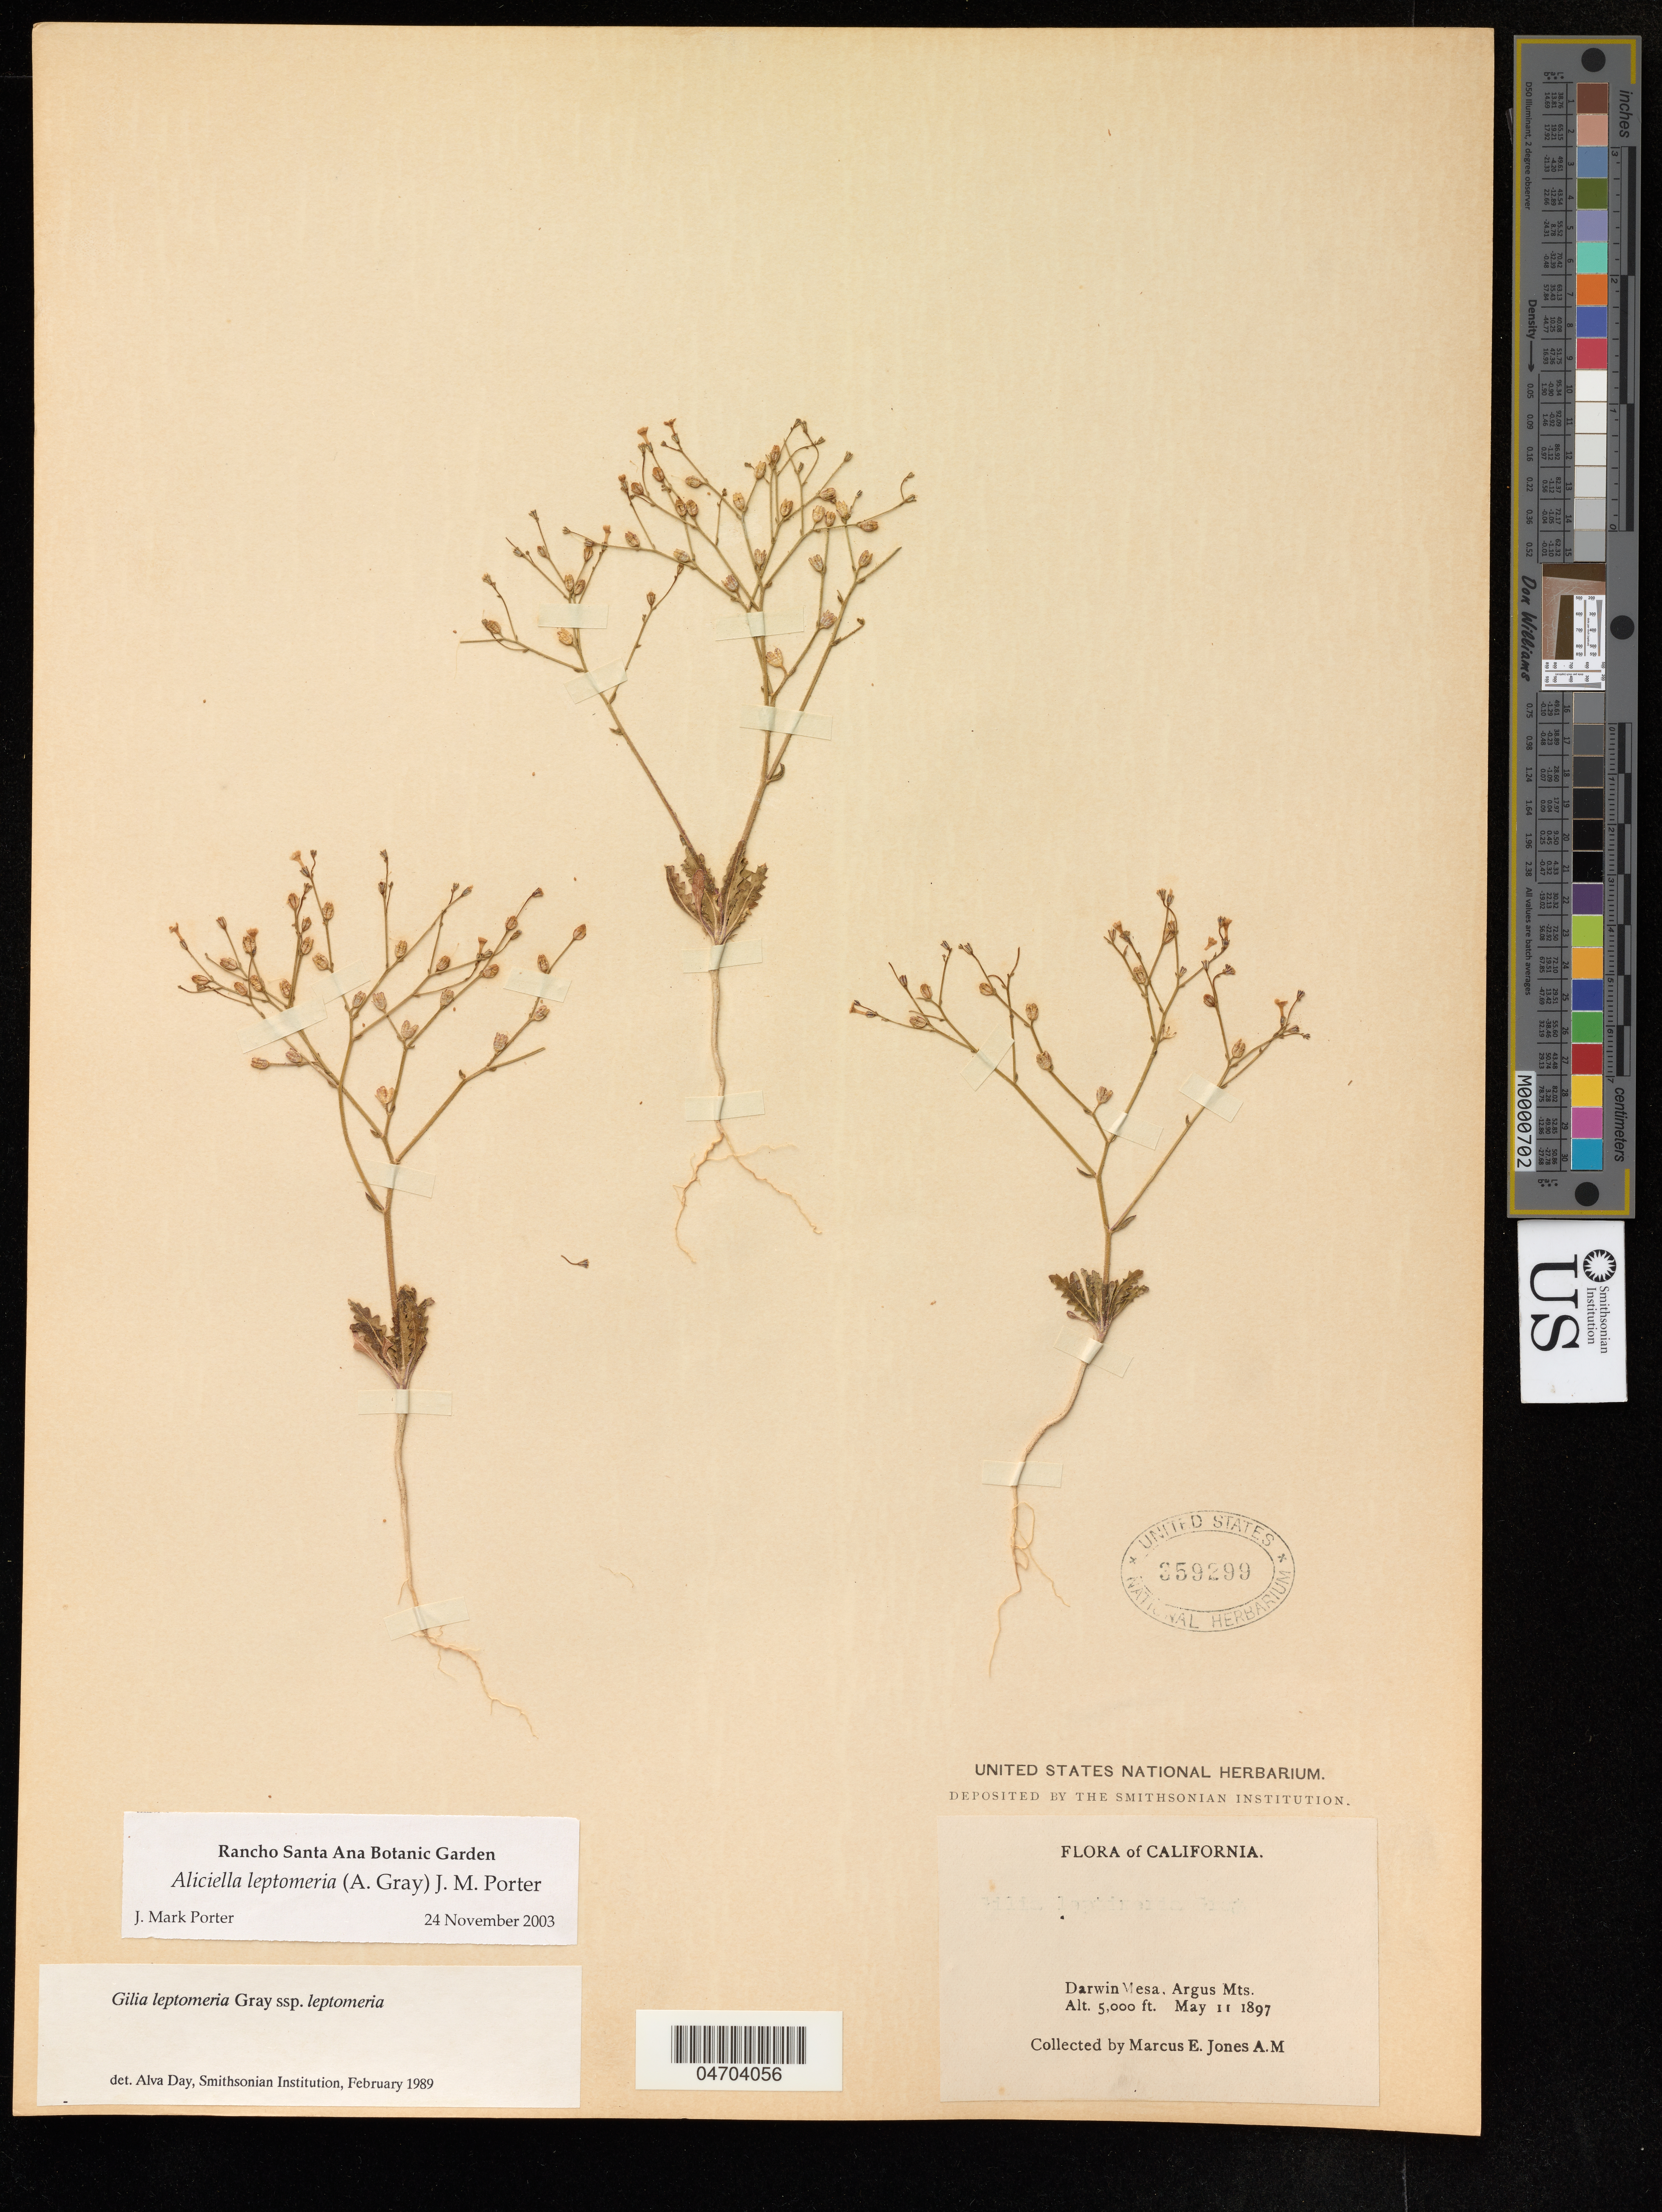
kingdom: Plantae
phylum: Tracheophyta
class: Magnoliopsida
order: Ericales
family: Polemoniaceae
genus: Aliciella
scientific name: Aliciella leptomeria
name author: (A. Gray) J.M. Porter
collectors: M. E. Jones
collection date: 1897-05-11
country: United States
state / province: California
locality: Darwin Mesa. Argus Mts.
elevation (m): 1524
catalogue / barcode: US 359299